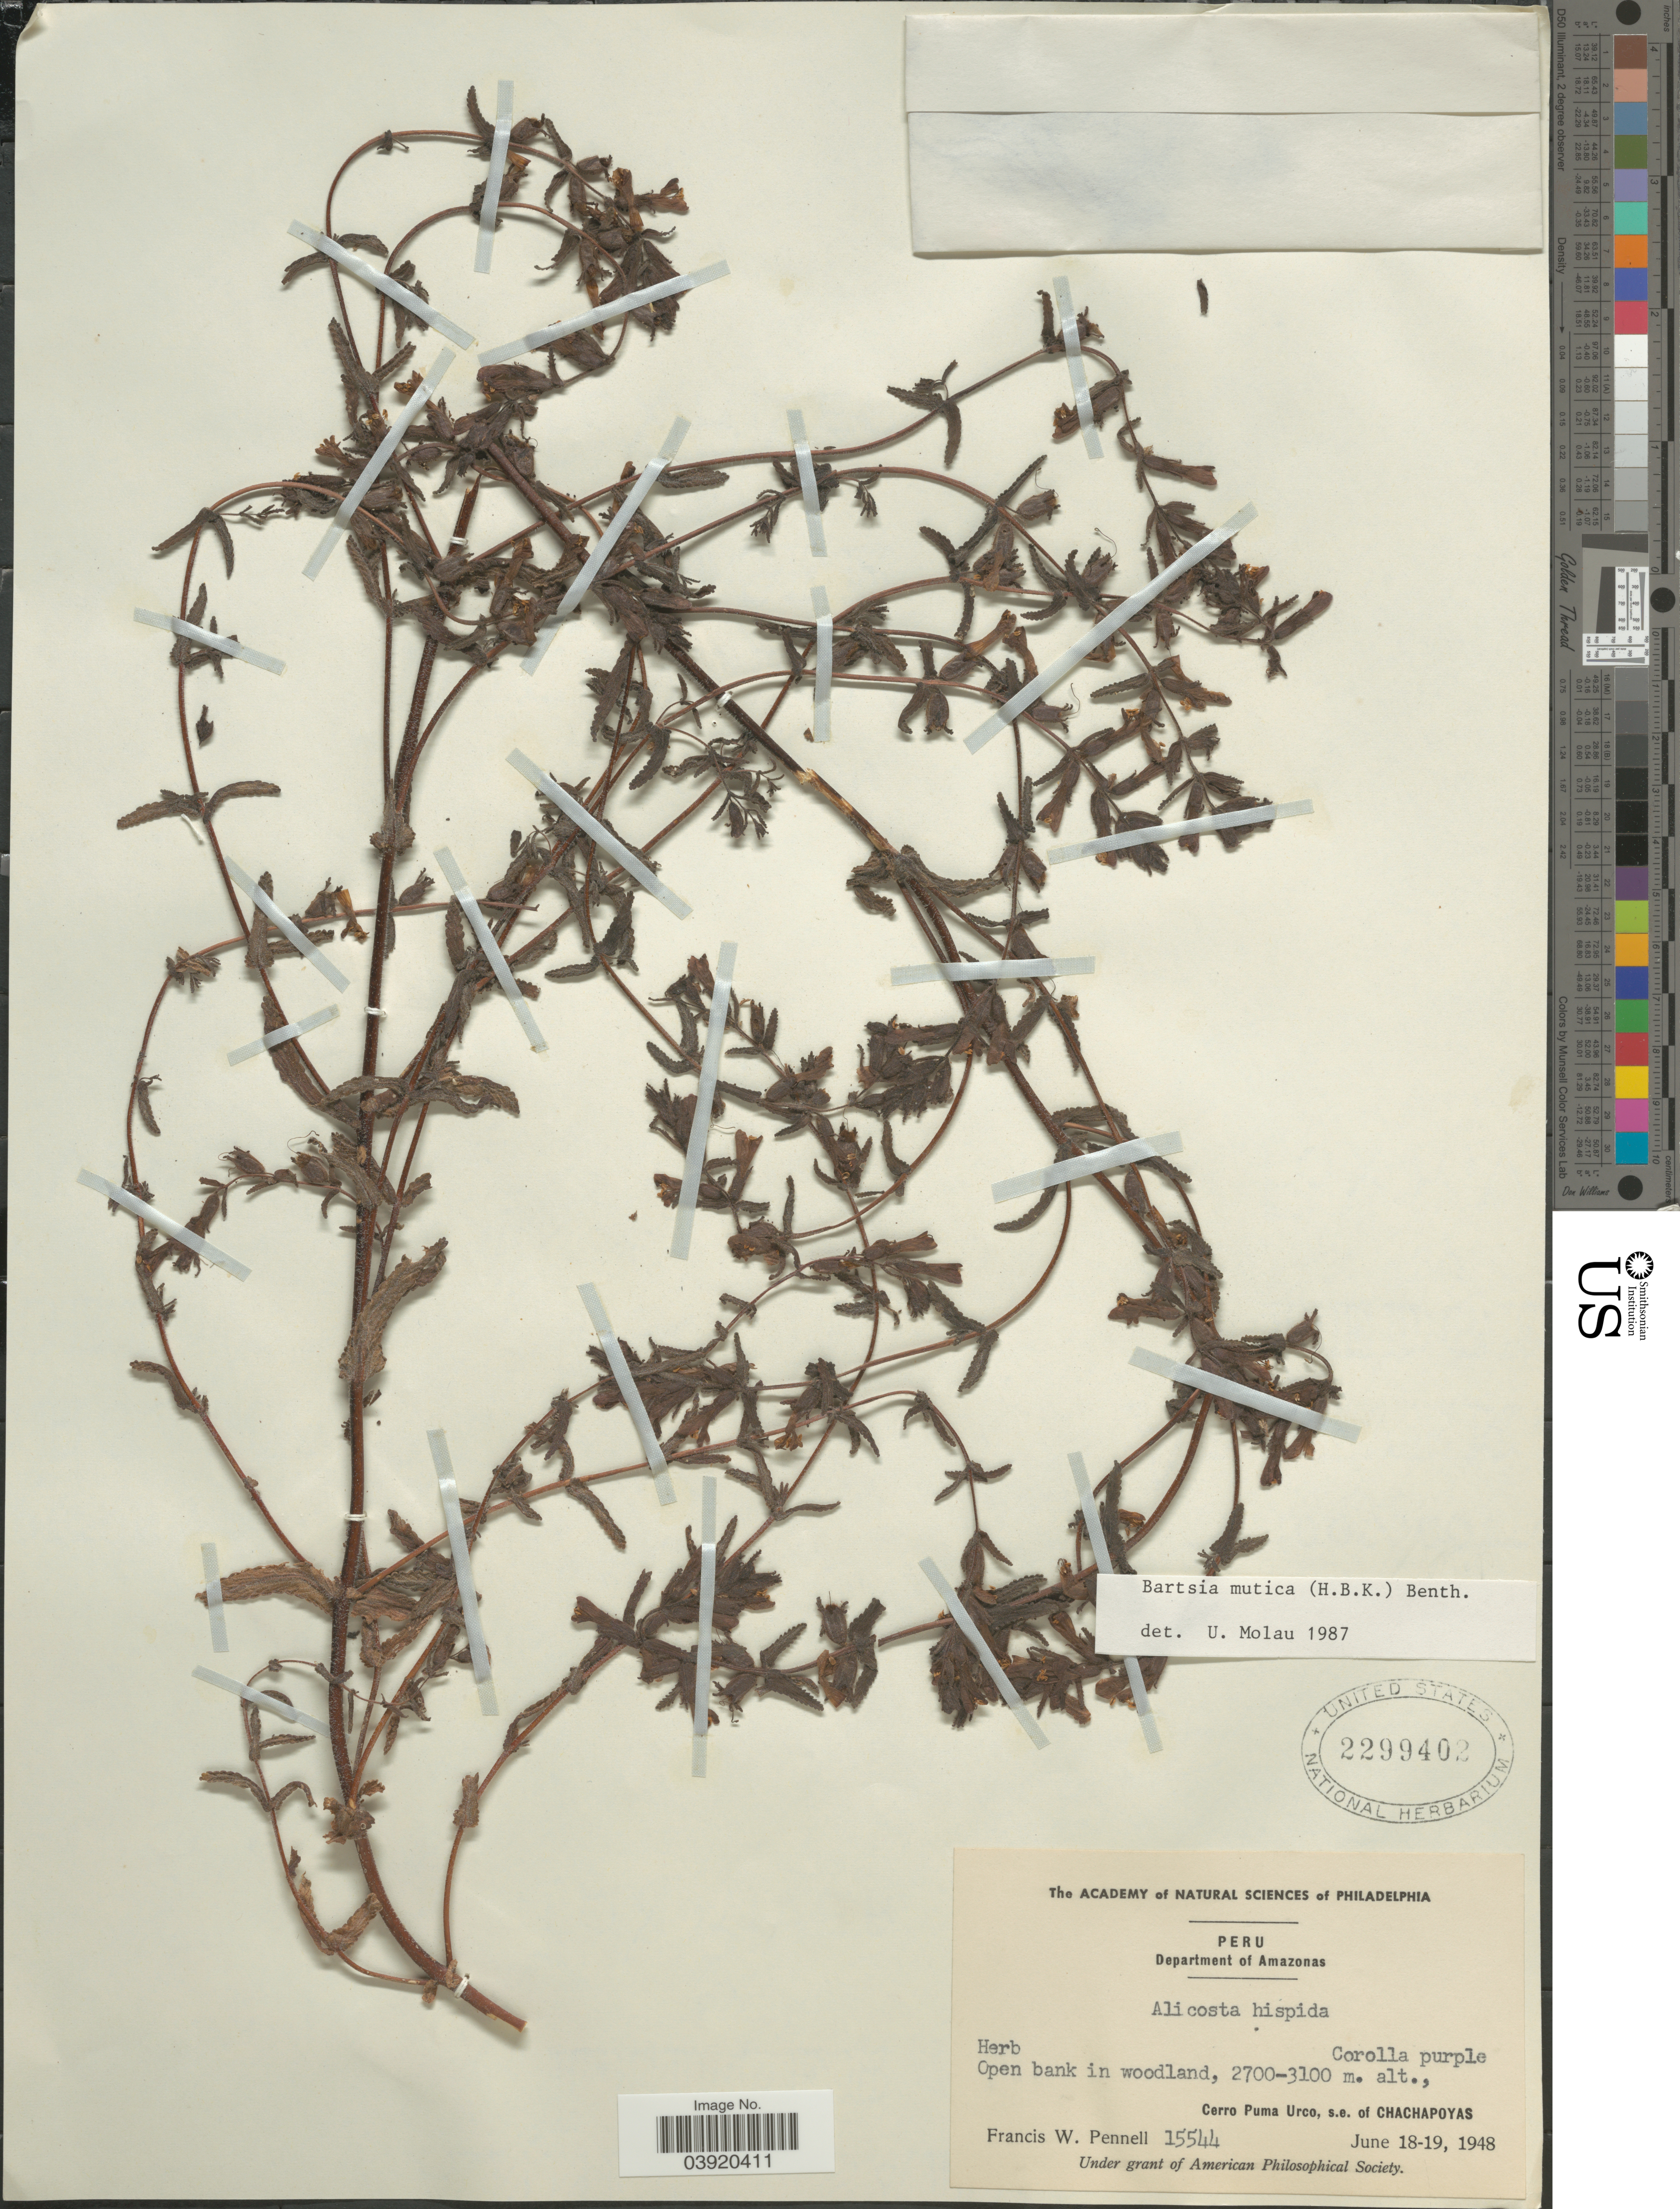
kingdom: Plantae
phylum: Tracheophyta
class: Magnoliopsida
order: Lamiales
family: Orobanchaceae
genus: Bartsia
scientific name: Bartsia mutica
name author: (Kunth) Benth.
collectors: F. W. Pennell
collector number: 15544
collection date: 1948-06-18/1948-06-19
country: Peru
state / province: Amazonas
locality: Department of Amazonas. Cerro Puma Urco, s.e. of Chachapoyas.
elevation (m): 2700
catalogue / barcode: US 2299402